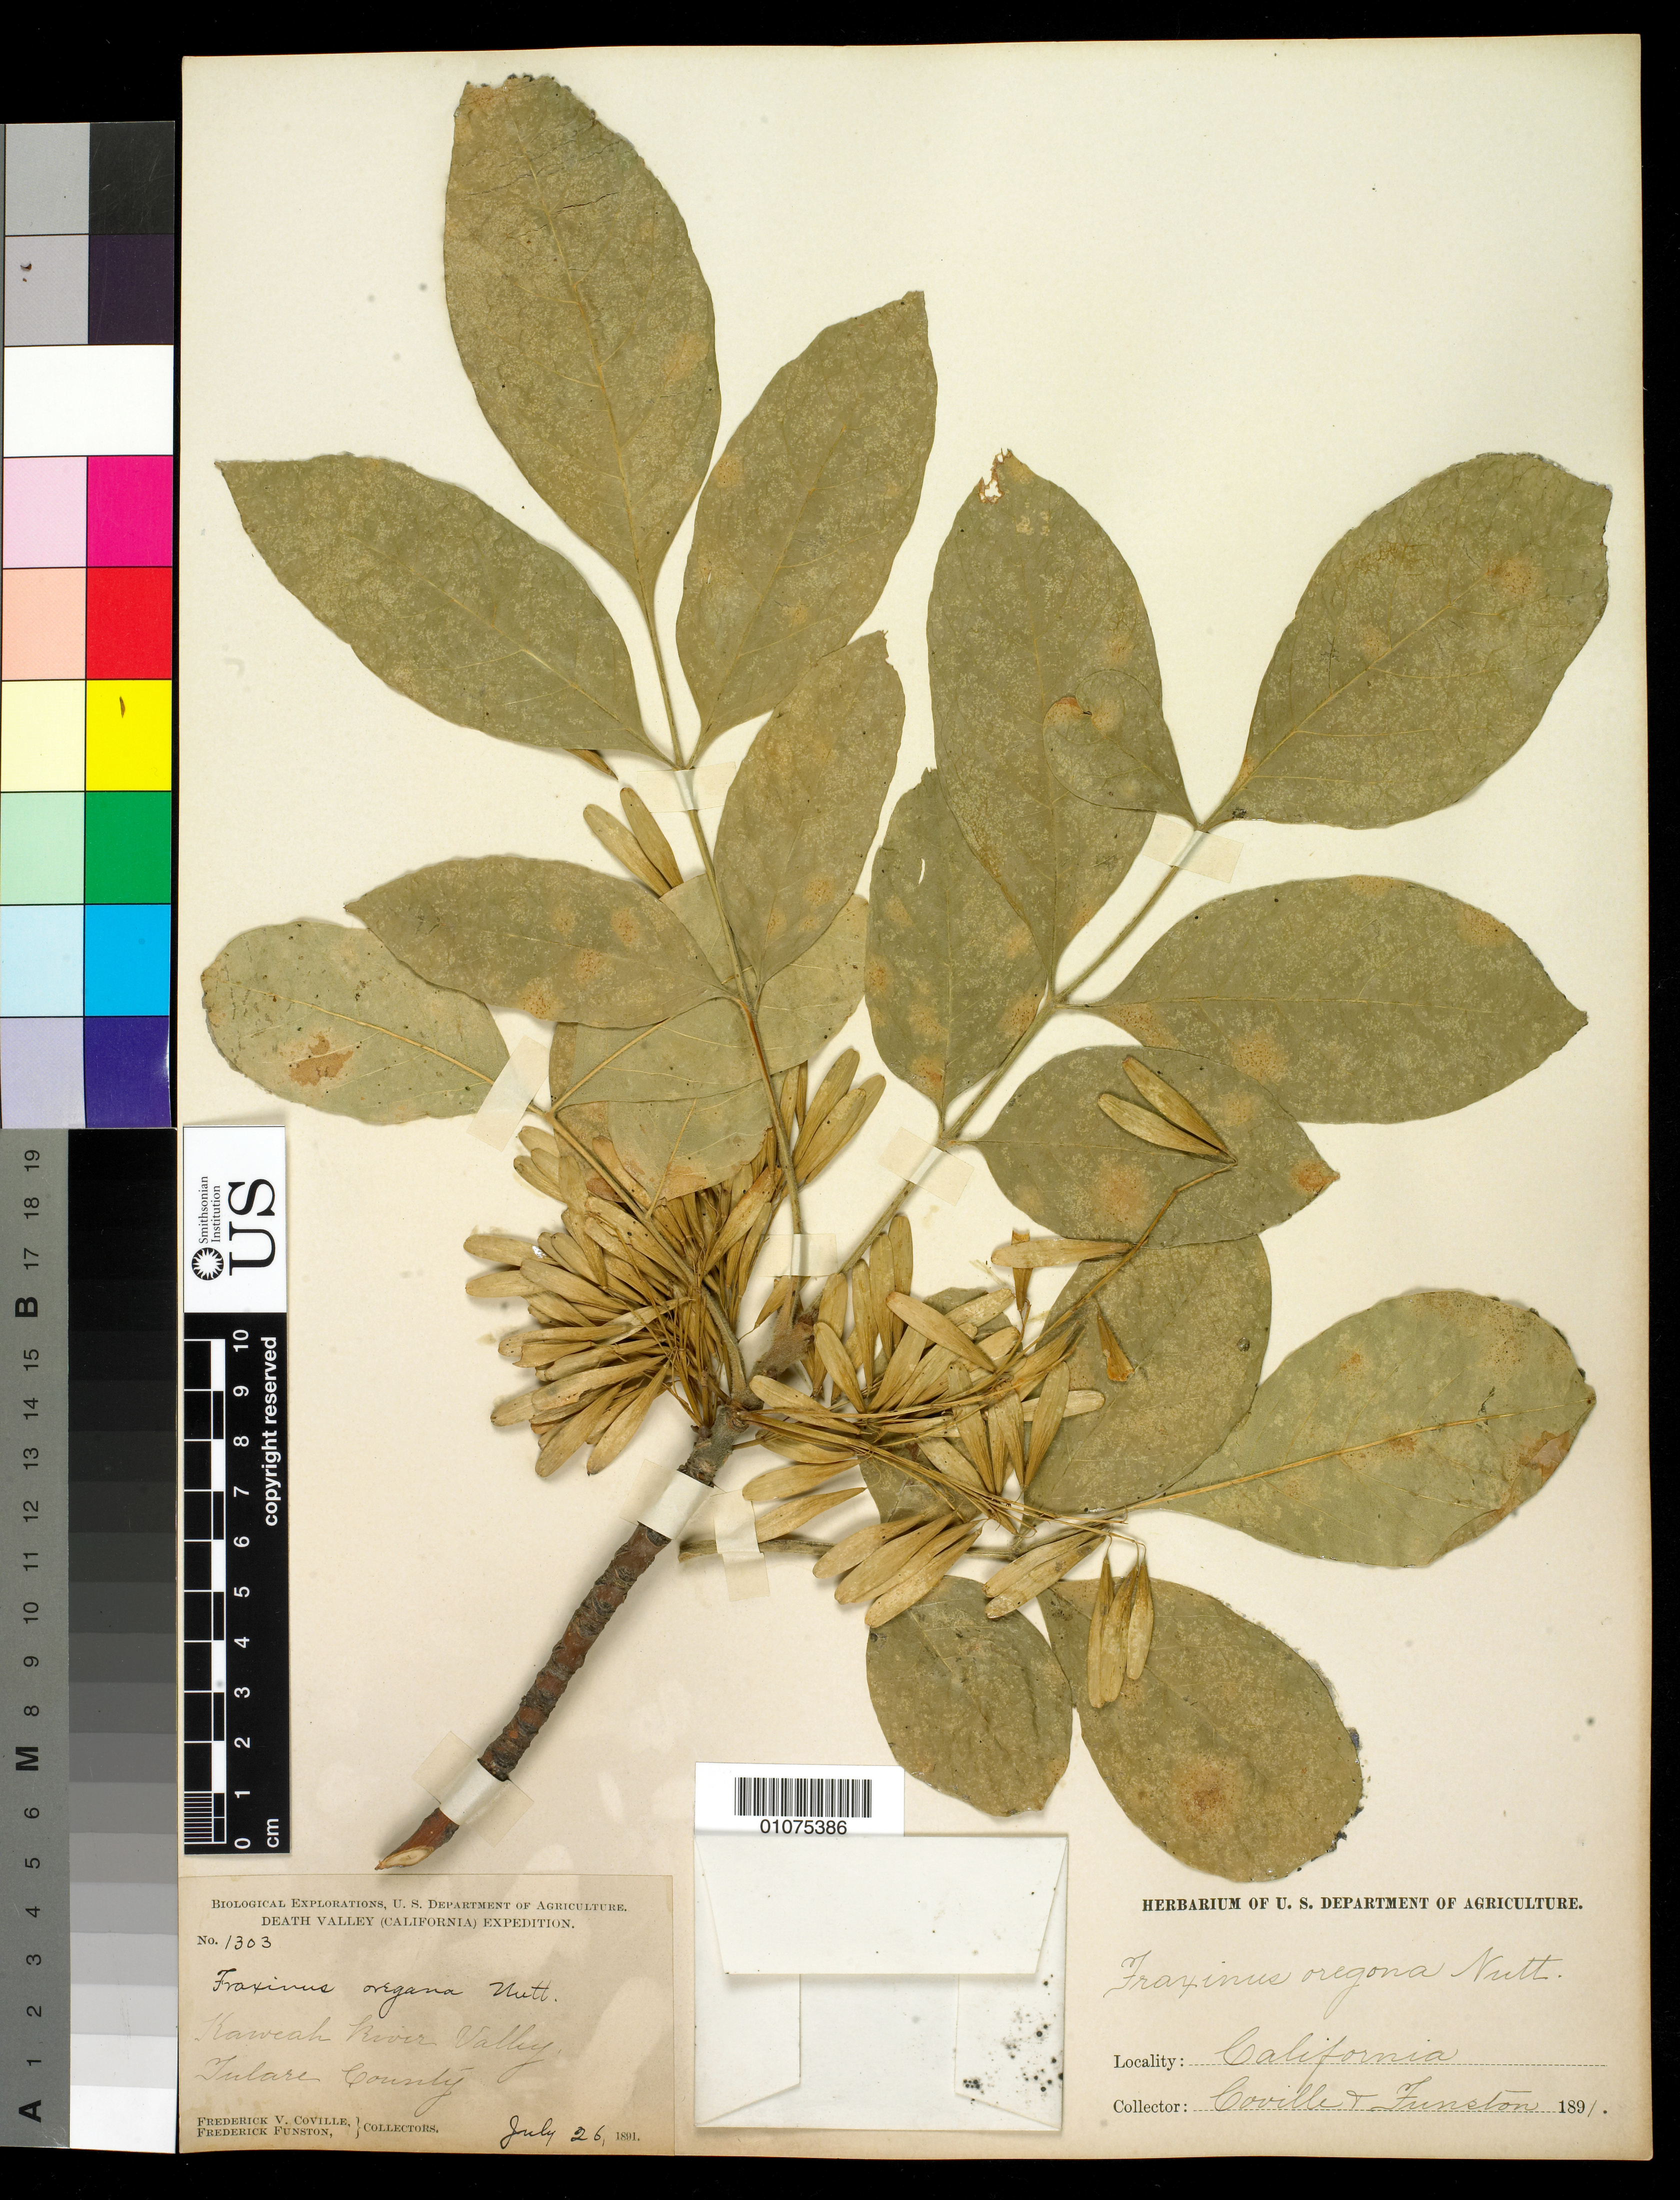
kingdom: Plantae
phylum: Tracheophyta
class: Magnoliopsida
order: Lamiales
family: Oleaceae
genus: Fraxinus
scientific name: Fraxinus oregona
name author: Nutt.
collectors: F. V. Coville & F. Funston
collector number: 1303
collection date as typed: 26 Jul 1891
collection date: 1891-07-26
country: United States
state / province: California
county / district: Tulare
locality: Kaweah River Valley